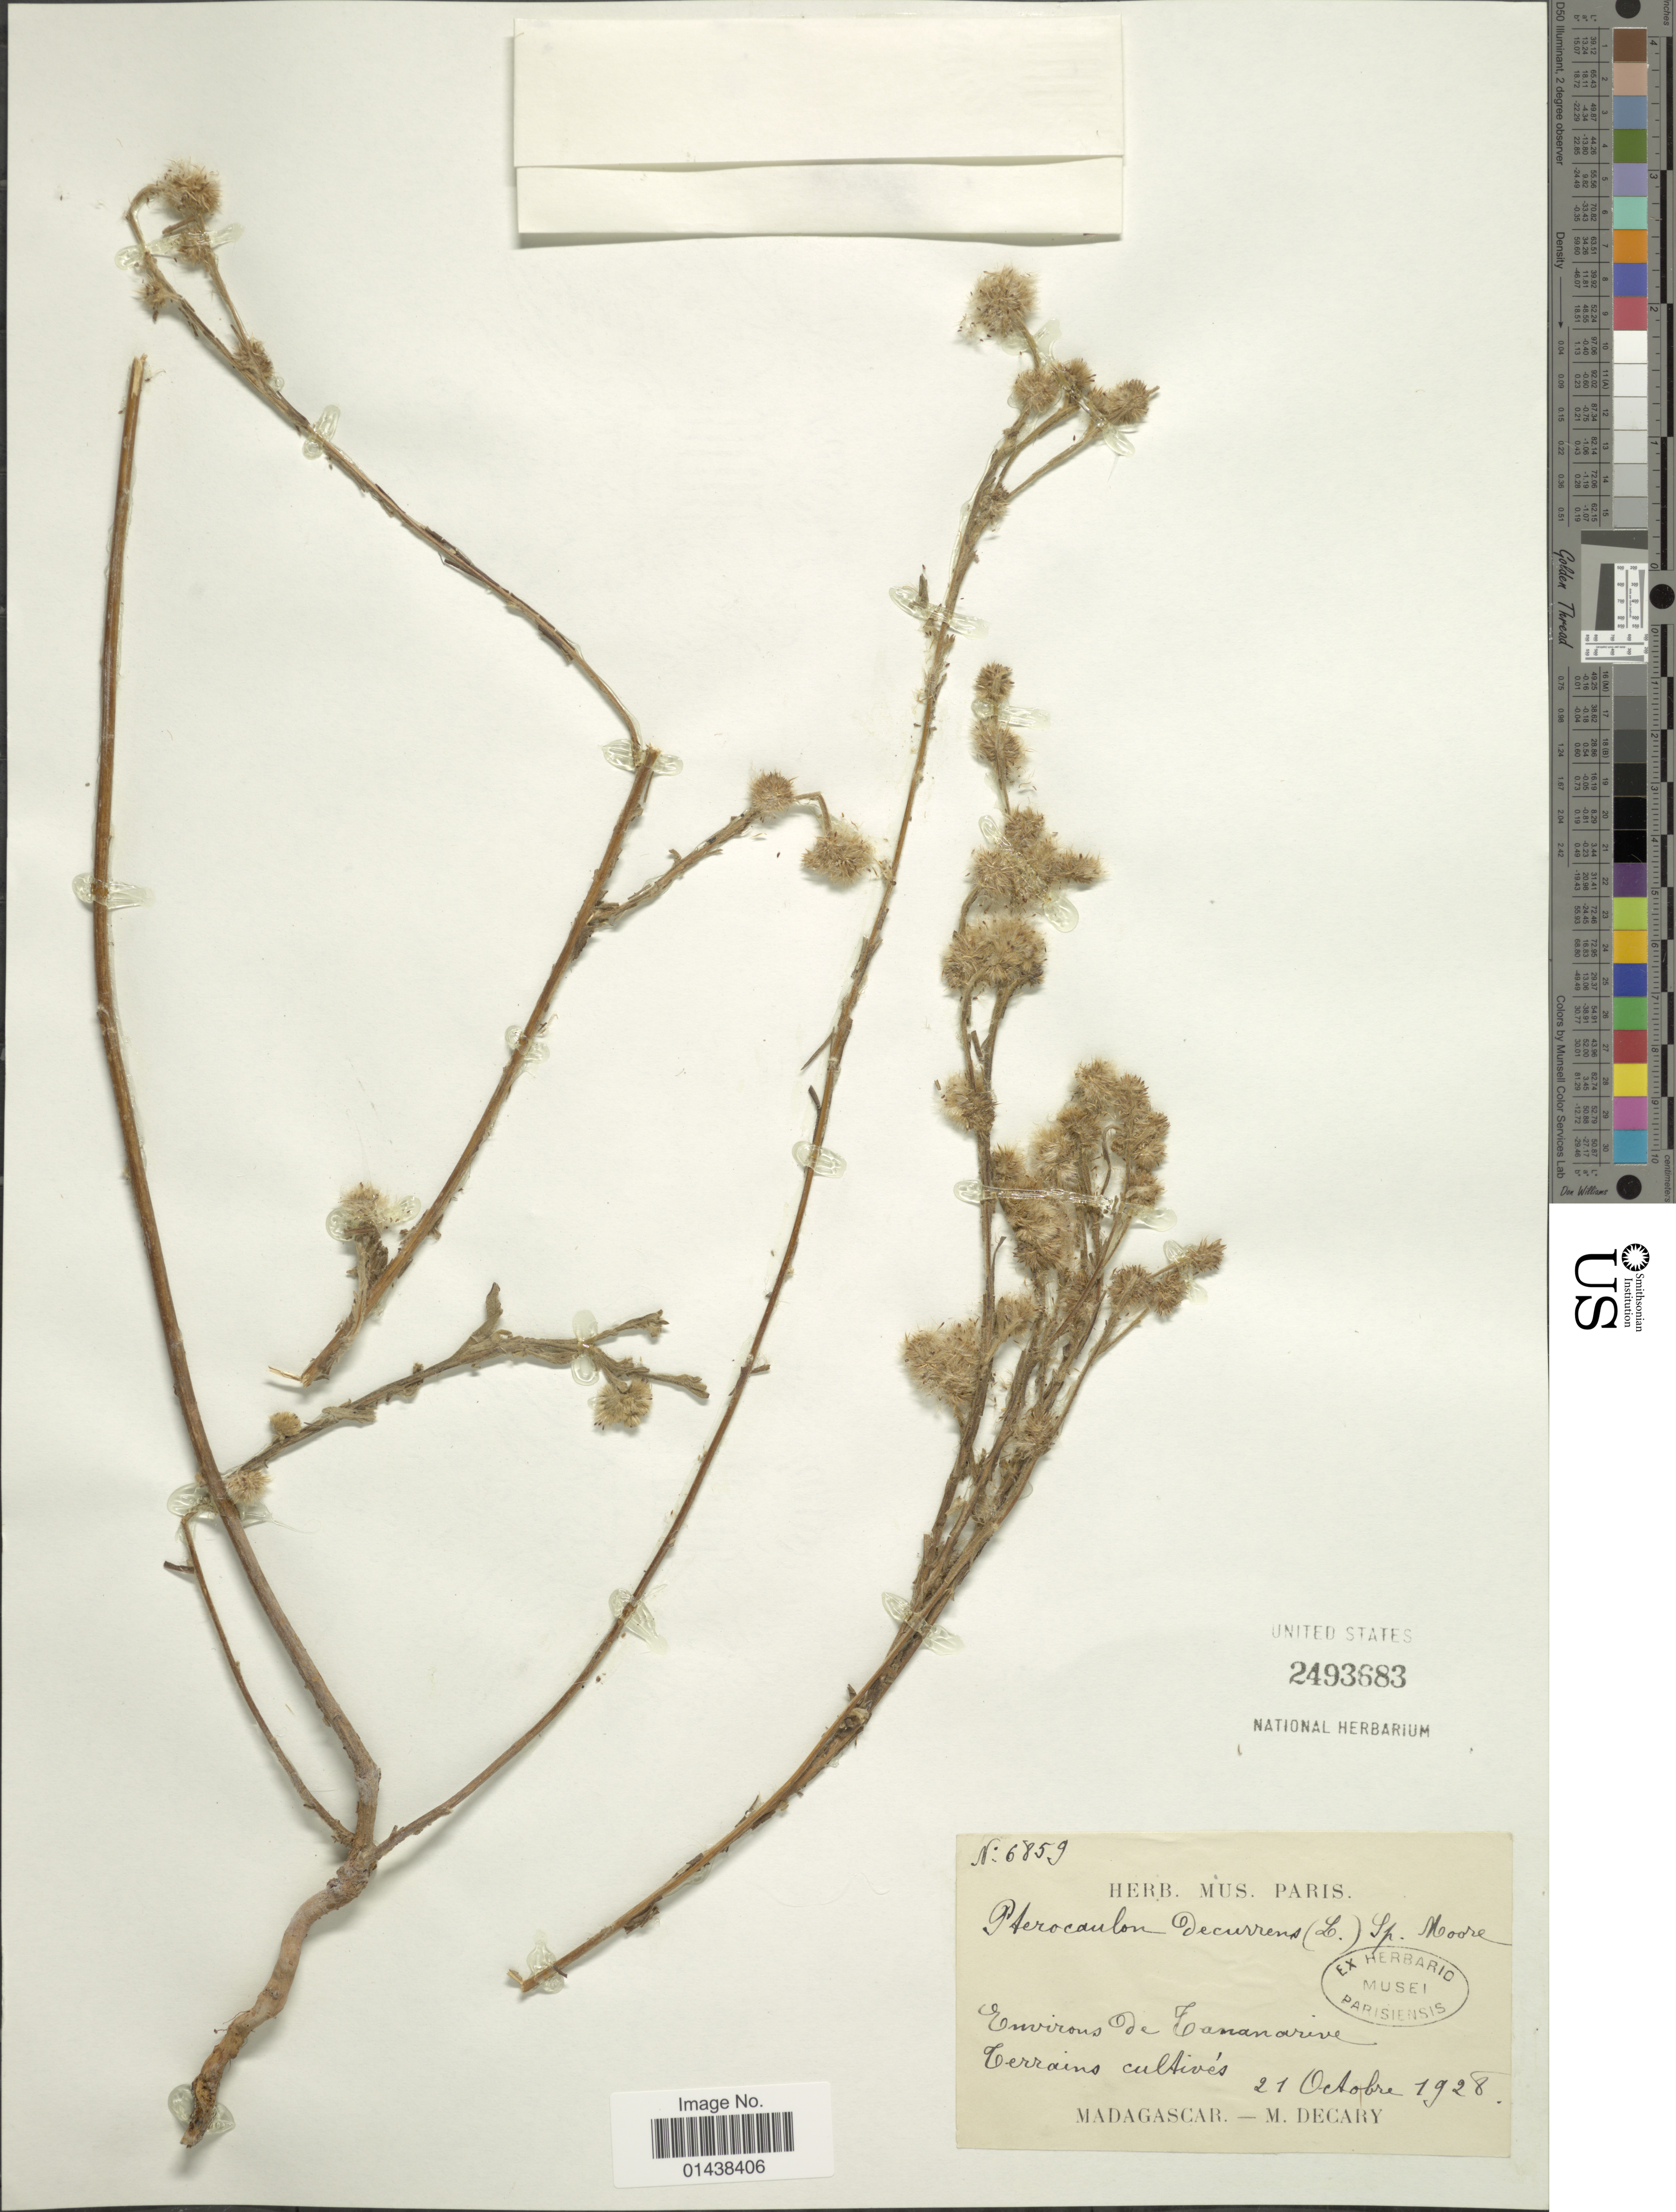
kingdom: Plantae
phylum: Tracheophyta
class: Magnoliopsida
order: Asterales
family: Asteraceae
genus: Pterocaulon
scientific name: Pterocaulon decurrens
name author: (L.) S. Moore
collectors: R. Decary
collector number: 6859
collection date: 1928-10-21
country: Madagascar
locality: Environs de Tananarive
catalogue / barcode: US 2493683